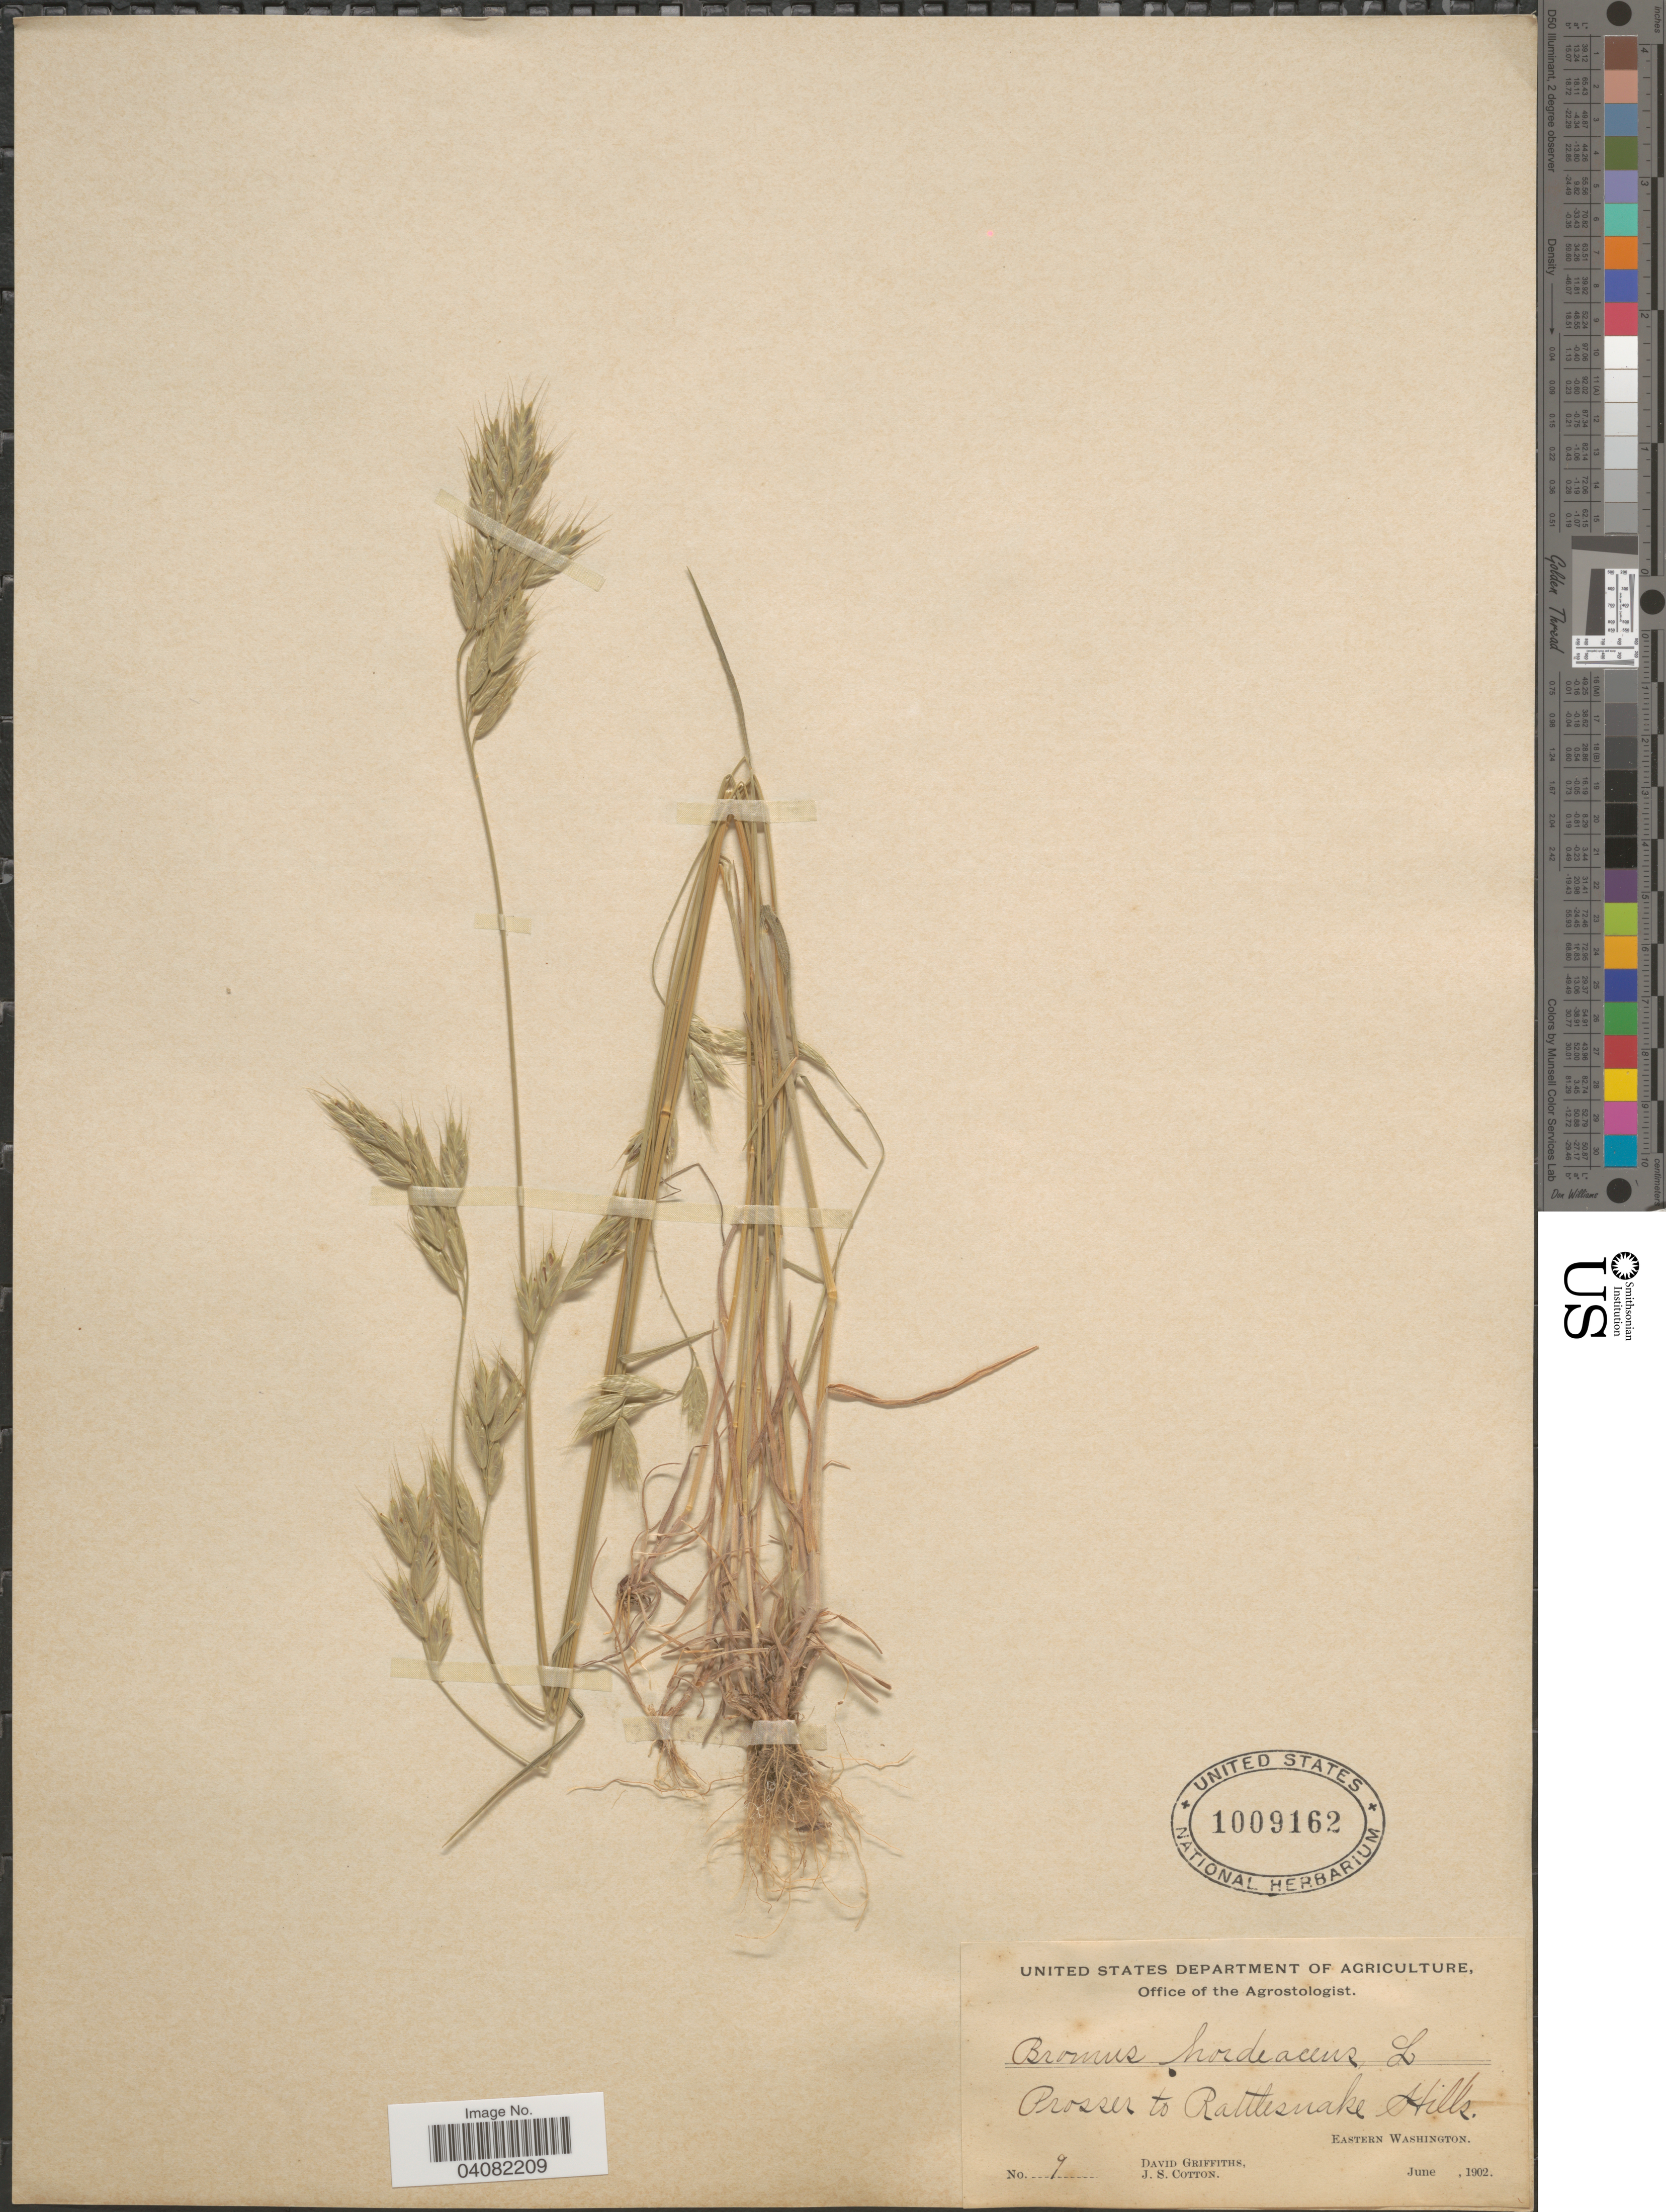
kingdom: Plantae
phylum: Tracheophyta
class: Liliopsida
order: Poales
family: Poaceae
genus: Bromus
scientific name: Bromus hordeaceus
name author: L.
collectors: D. Griffiths & J. S. Cotton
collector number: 9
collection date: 1902-06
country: United States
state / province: Washington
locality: Prosser to Rattlesnake Hills. Eastern Washington.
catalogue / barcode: US 1009162